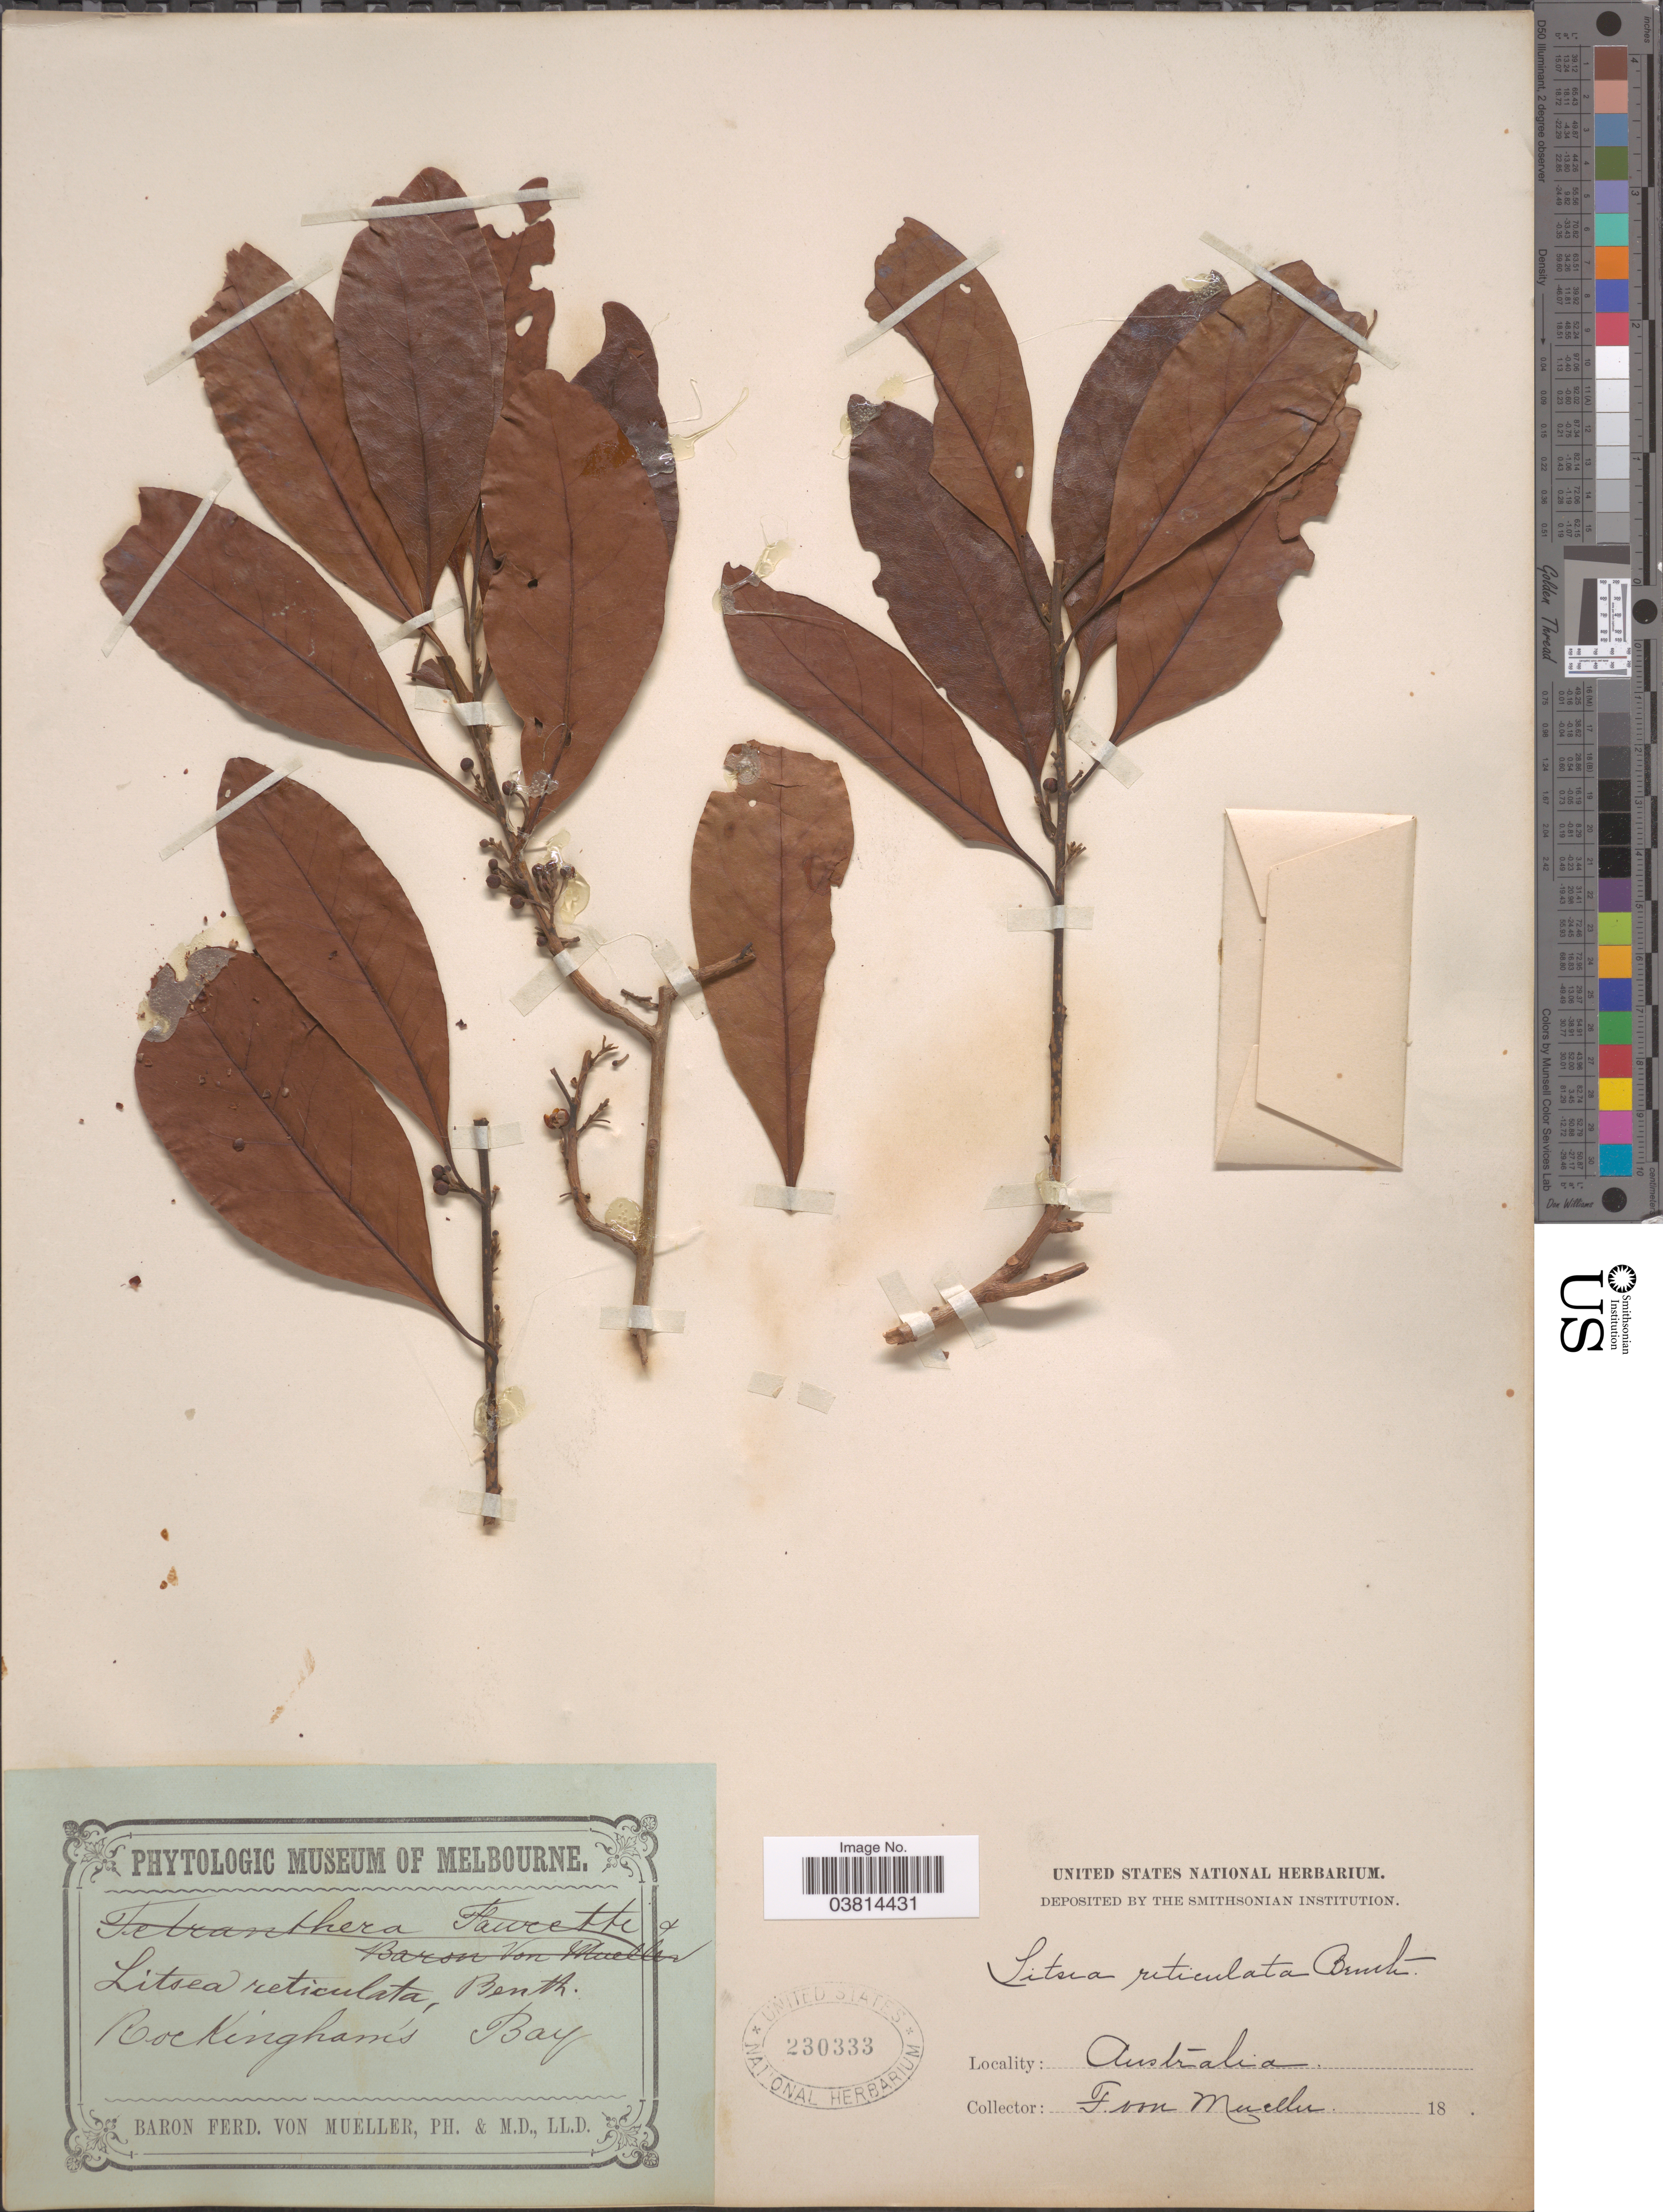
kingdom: Plantae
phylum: Tracheophyta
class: Magnoliopsida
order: Laurales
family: Lauraceae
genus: Litsea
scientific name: Litsea reticulata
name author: Benth. & Hook. f. ex F. Muell.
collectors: F. von Mueller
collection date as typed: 18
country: Australia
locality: Rockingham's Bay.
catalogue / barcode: US 230333